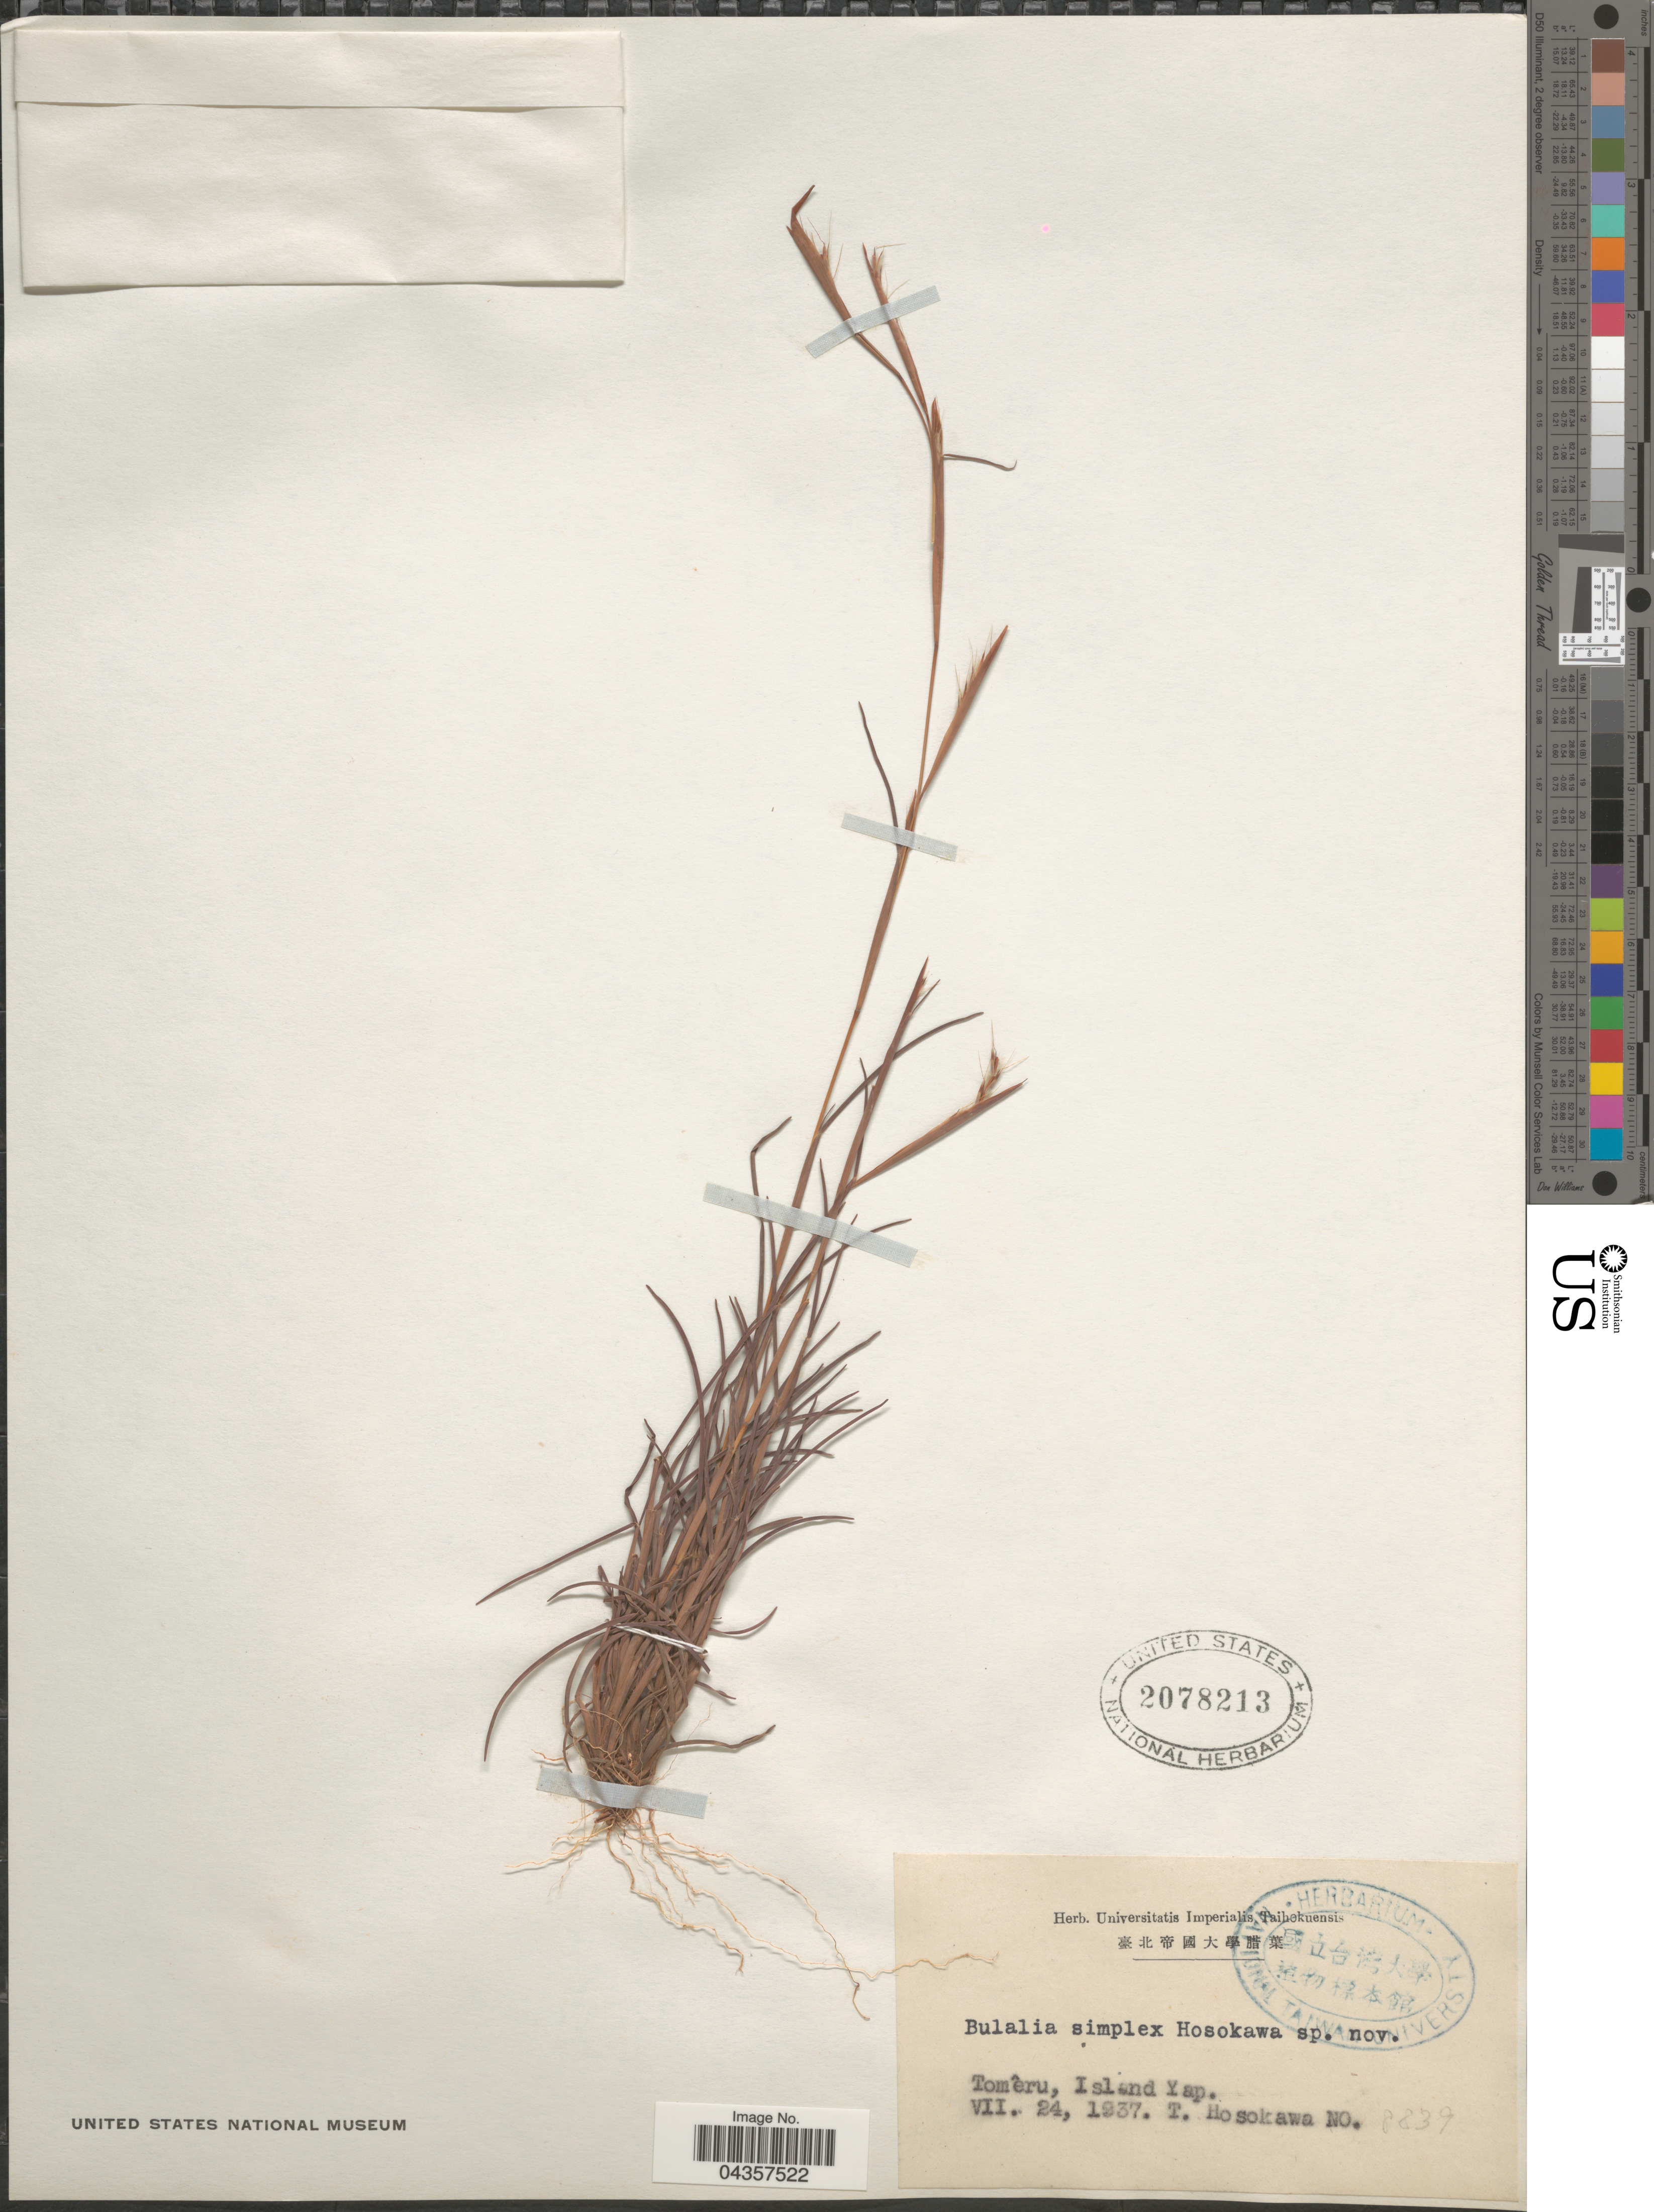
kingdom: Plantae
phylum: Tracheophyta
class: Liliopsida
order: Poales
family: Poaceae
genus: Schizachyrium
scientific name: Schizachyrium sp.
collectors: T. Hosokawa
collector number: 8839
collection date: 1937-07-24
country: Micronesia, Federated States of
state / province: Yap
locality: Tomêru, Island Yap.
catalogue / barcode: US 2078213